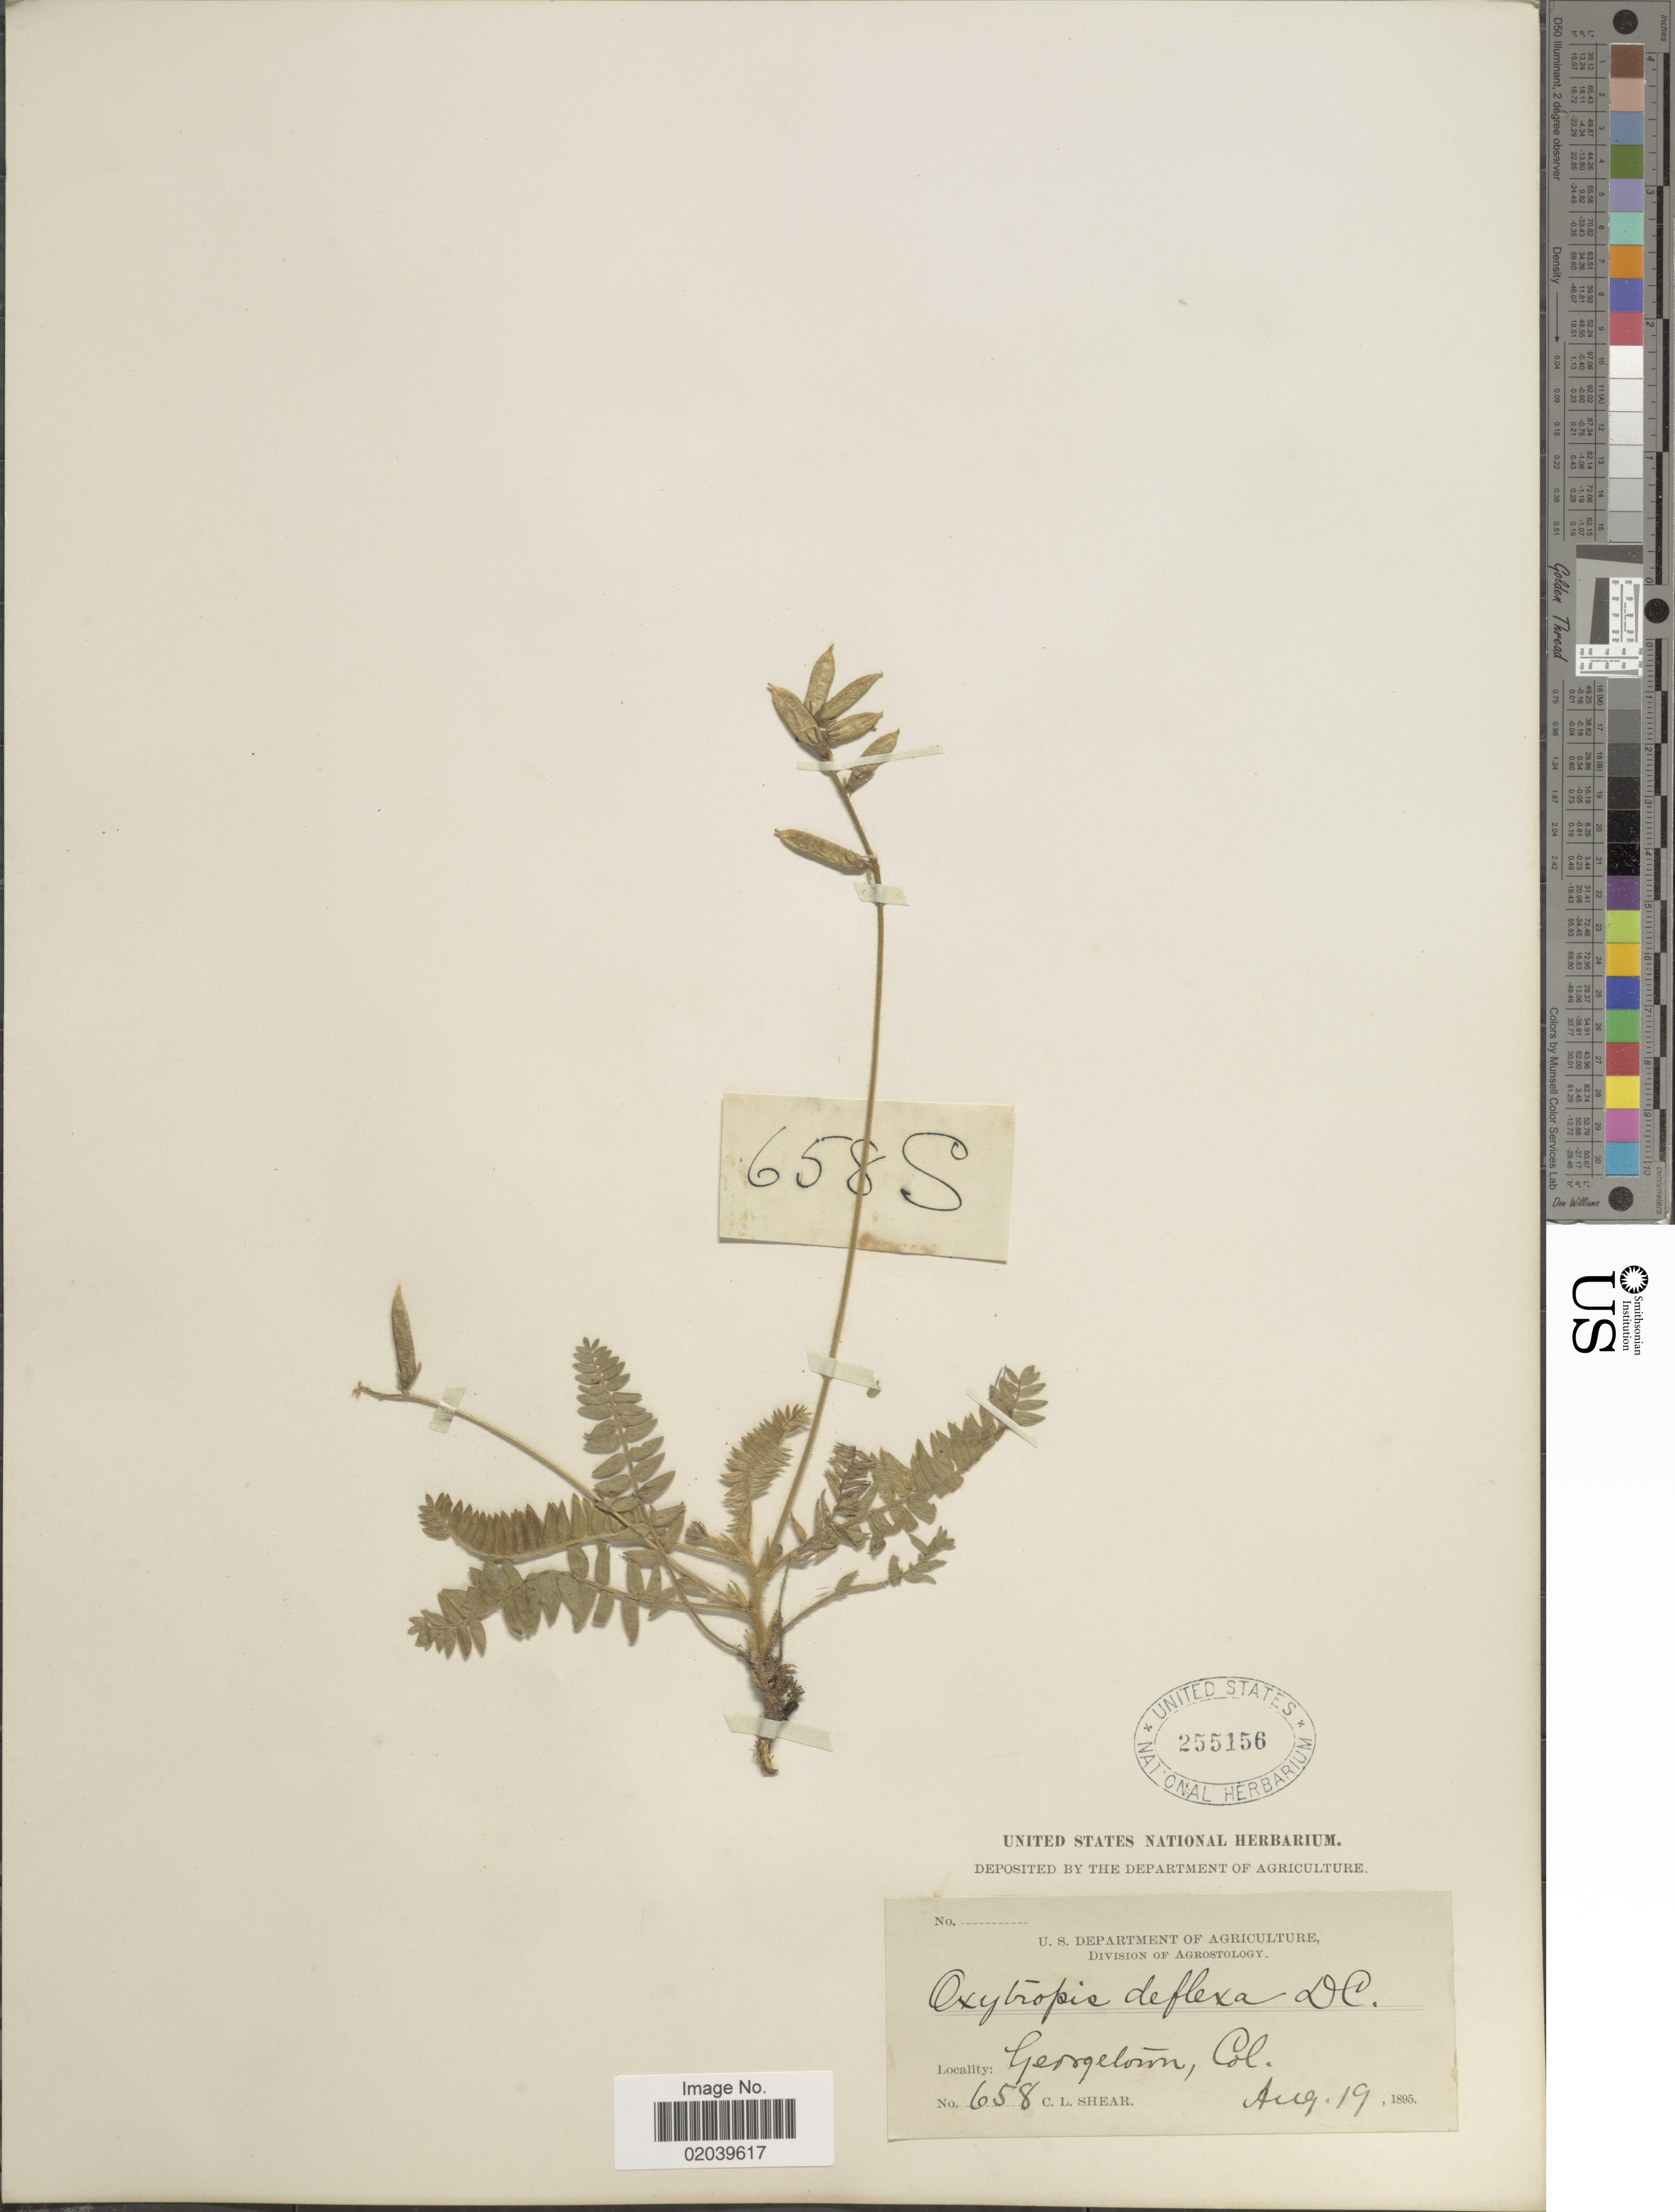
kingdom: Plantae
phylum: Tracheophyta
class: Magnoliopsida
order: Fabales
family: Fabaceae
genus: Oxytropis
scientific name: Oxytropis deflexa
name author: (Pall.) DC.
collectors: C. L. Shear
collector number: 658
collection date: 1895-08-19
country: United States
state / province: Colorado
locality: Georgetown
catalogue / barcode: US 255156